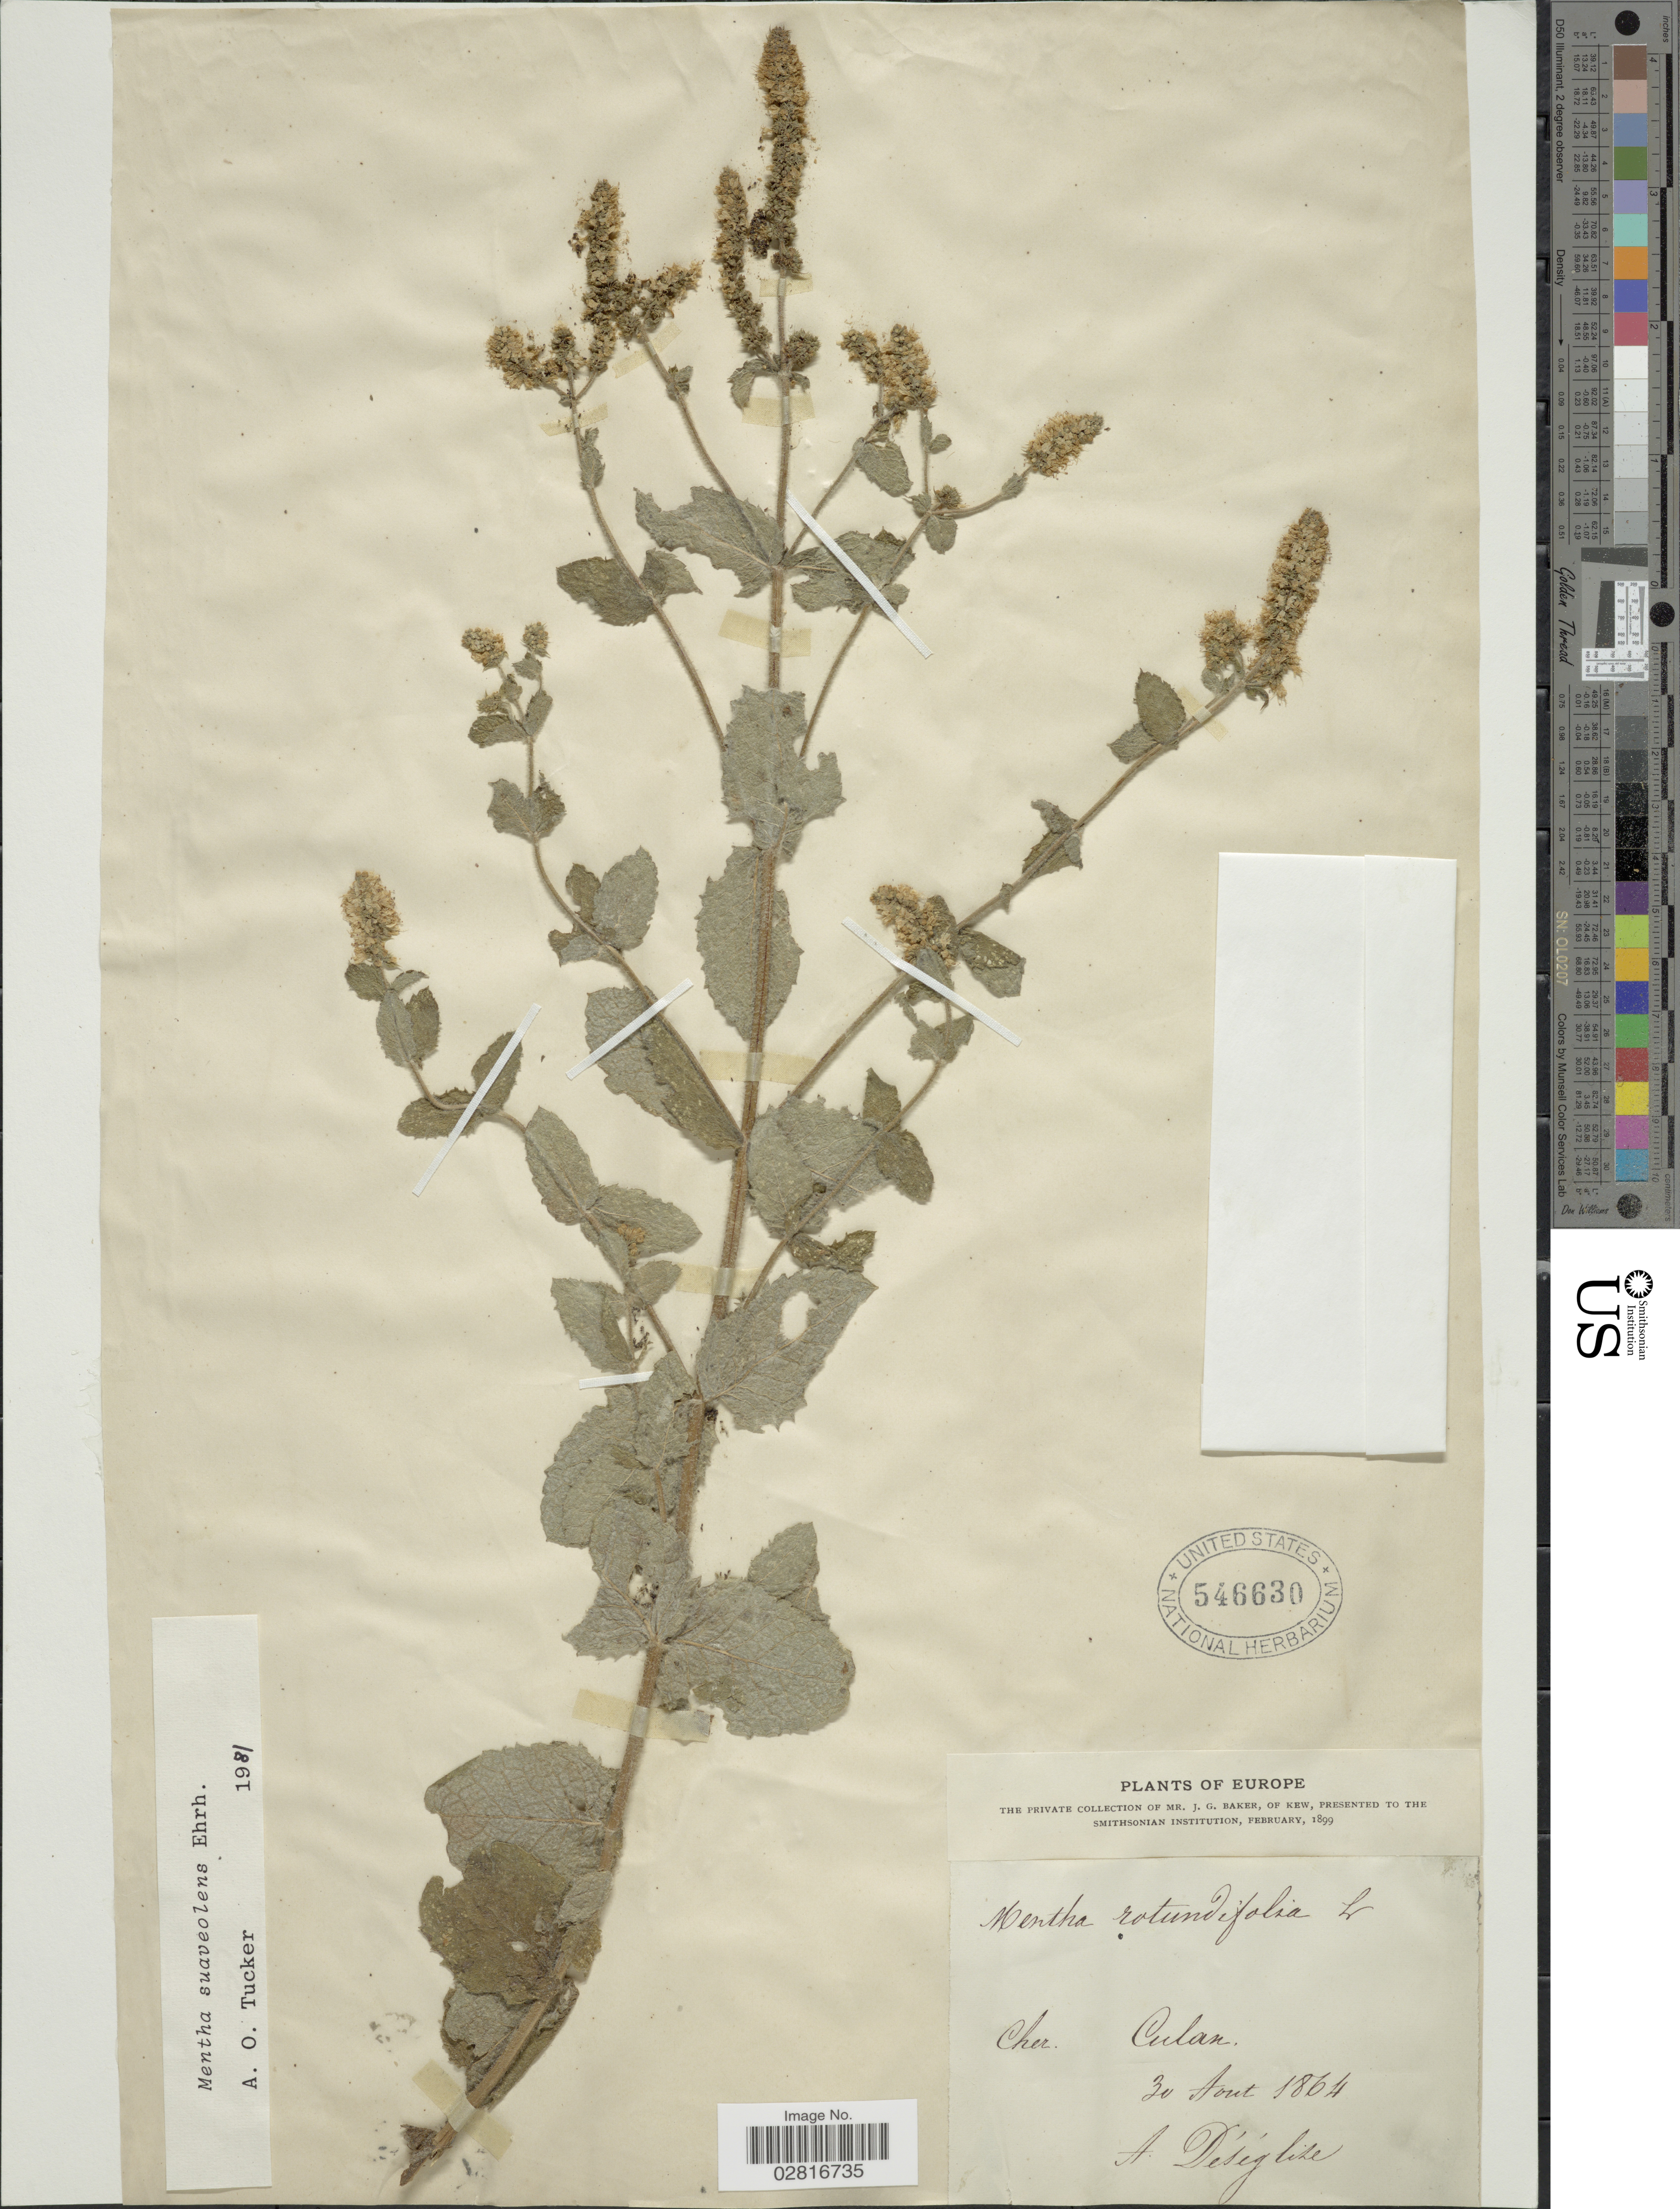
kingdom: Plantae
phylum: Tracheophyta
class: Magnoliopsida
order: Lamiales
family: Lamiaceae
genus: Mentha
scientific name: Mentha suaveolens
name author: Ehrh.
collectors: A. Deseglise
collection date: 1864-08-30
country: France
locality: Europe. Cher. Culan.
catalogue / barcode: US 546630